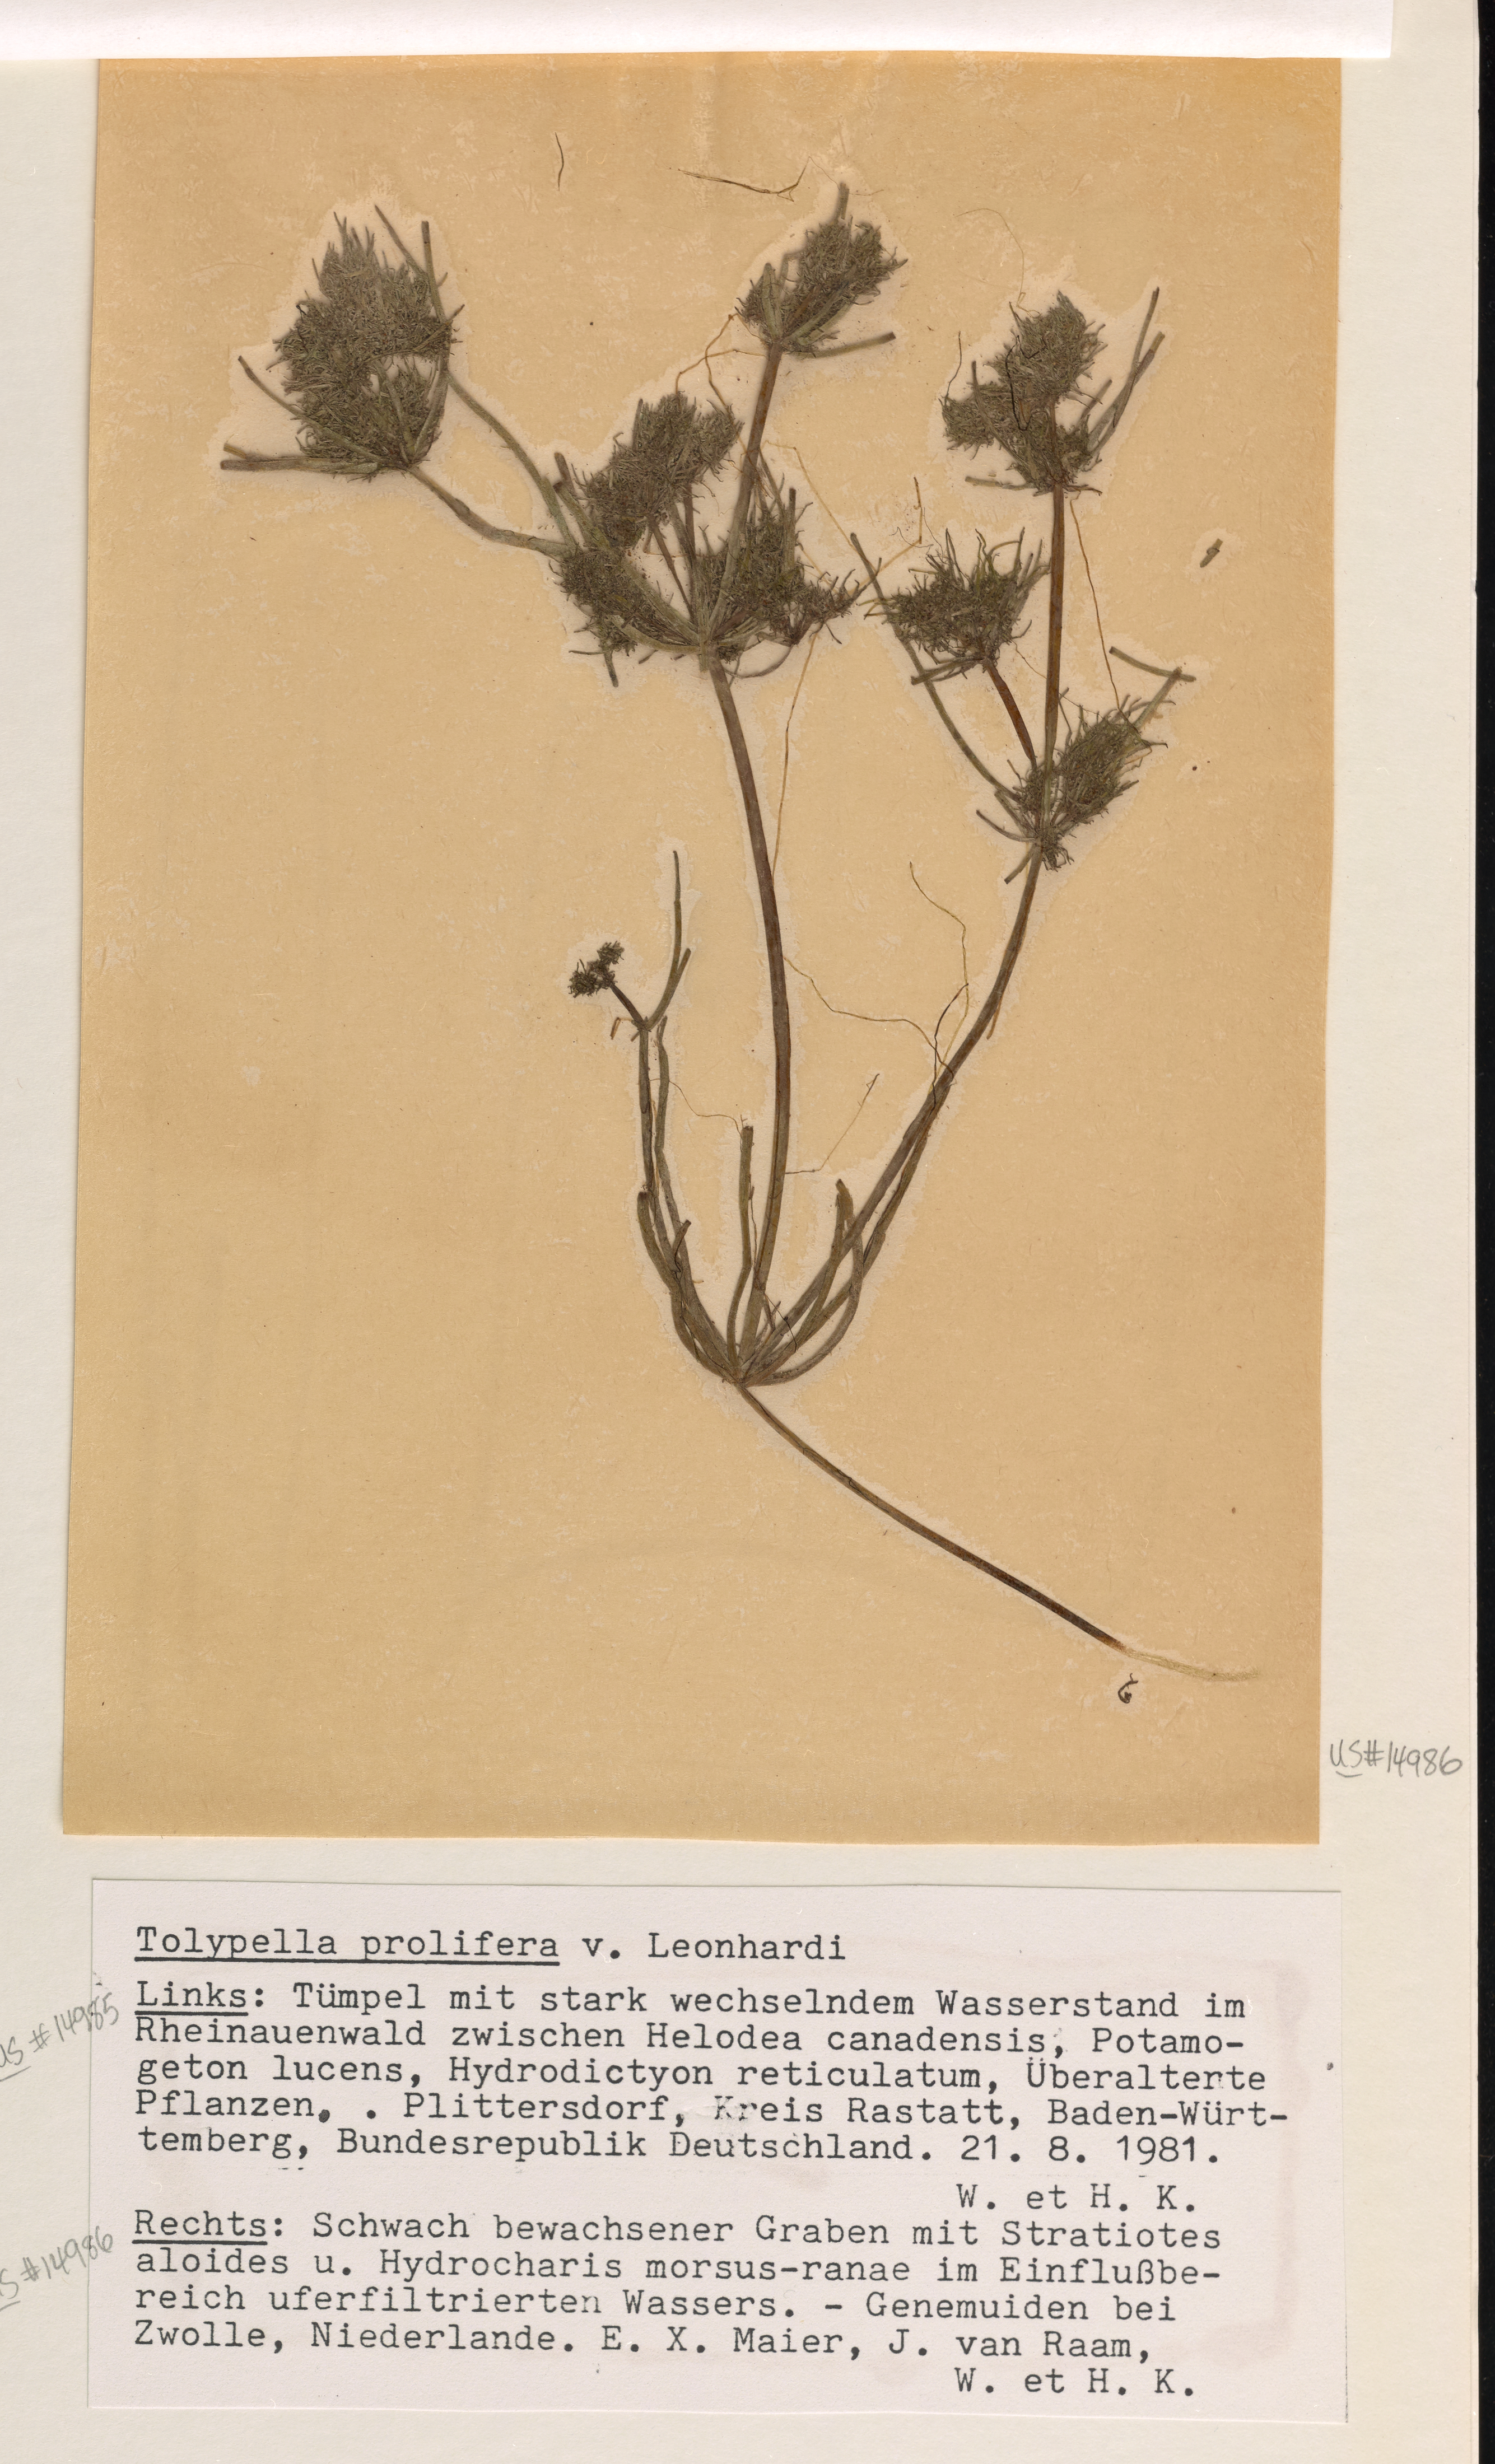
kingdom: Plantae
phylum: Charophyta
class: Charophyceae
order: Charales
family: Characeae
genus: Tolypella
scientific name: Tolypella prolifera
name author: (Ziz in A. Braun) Leonhardi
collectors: E. Maier, J. van Raam, W. Krause & H. Krause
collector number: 38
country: Netherlands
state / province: Overijssel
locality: Zwolle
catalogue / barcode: US 14986